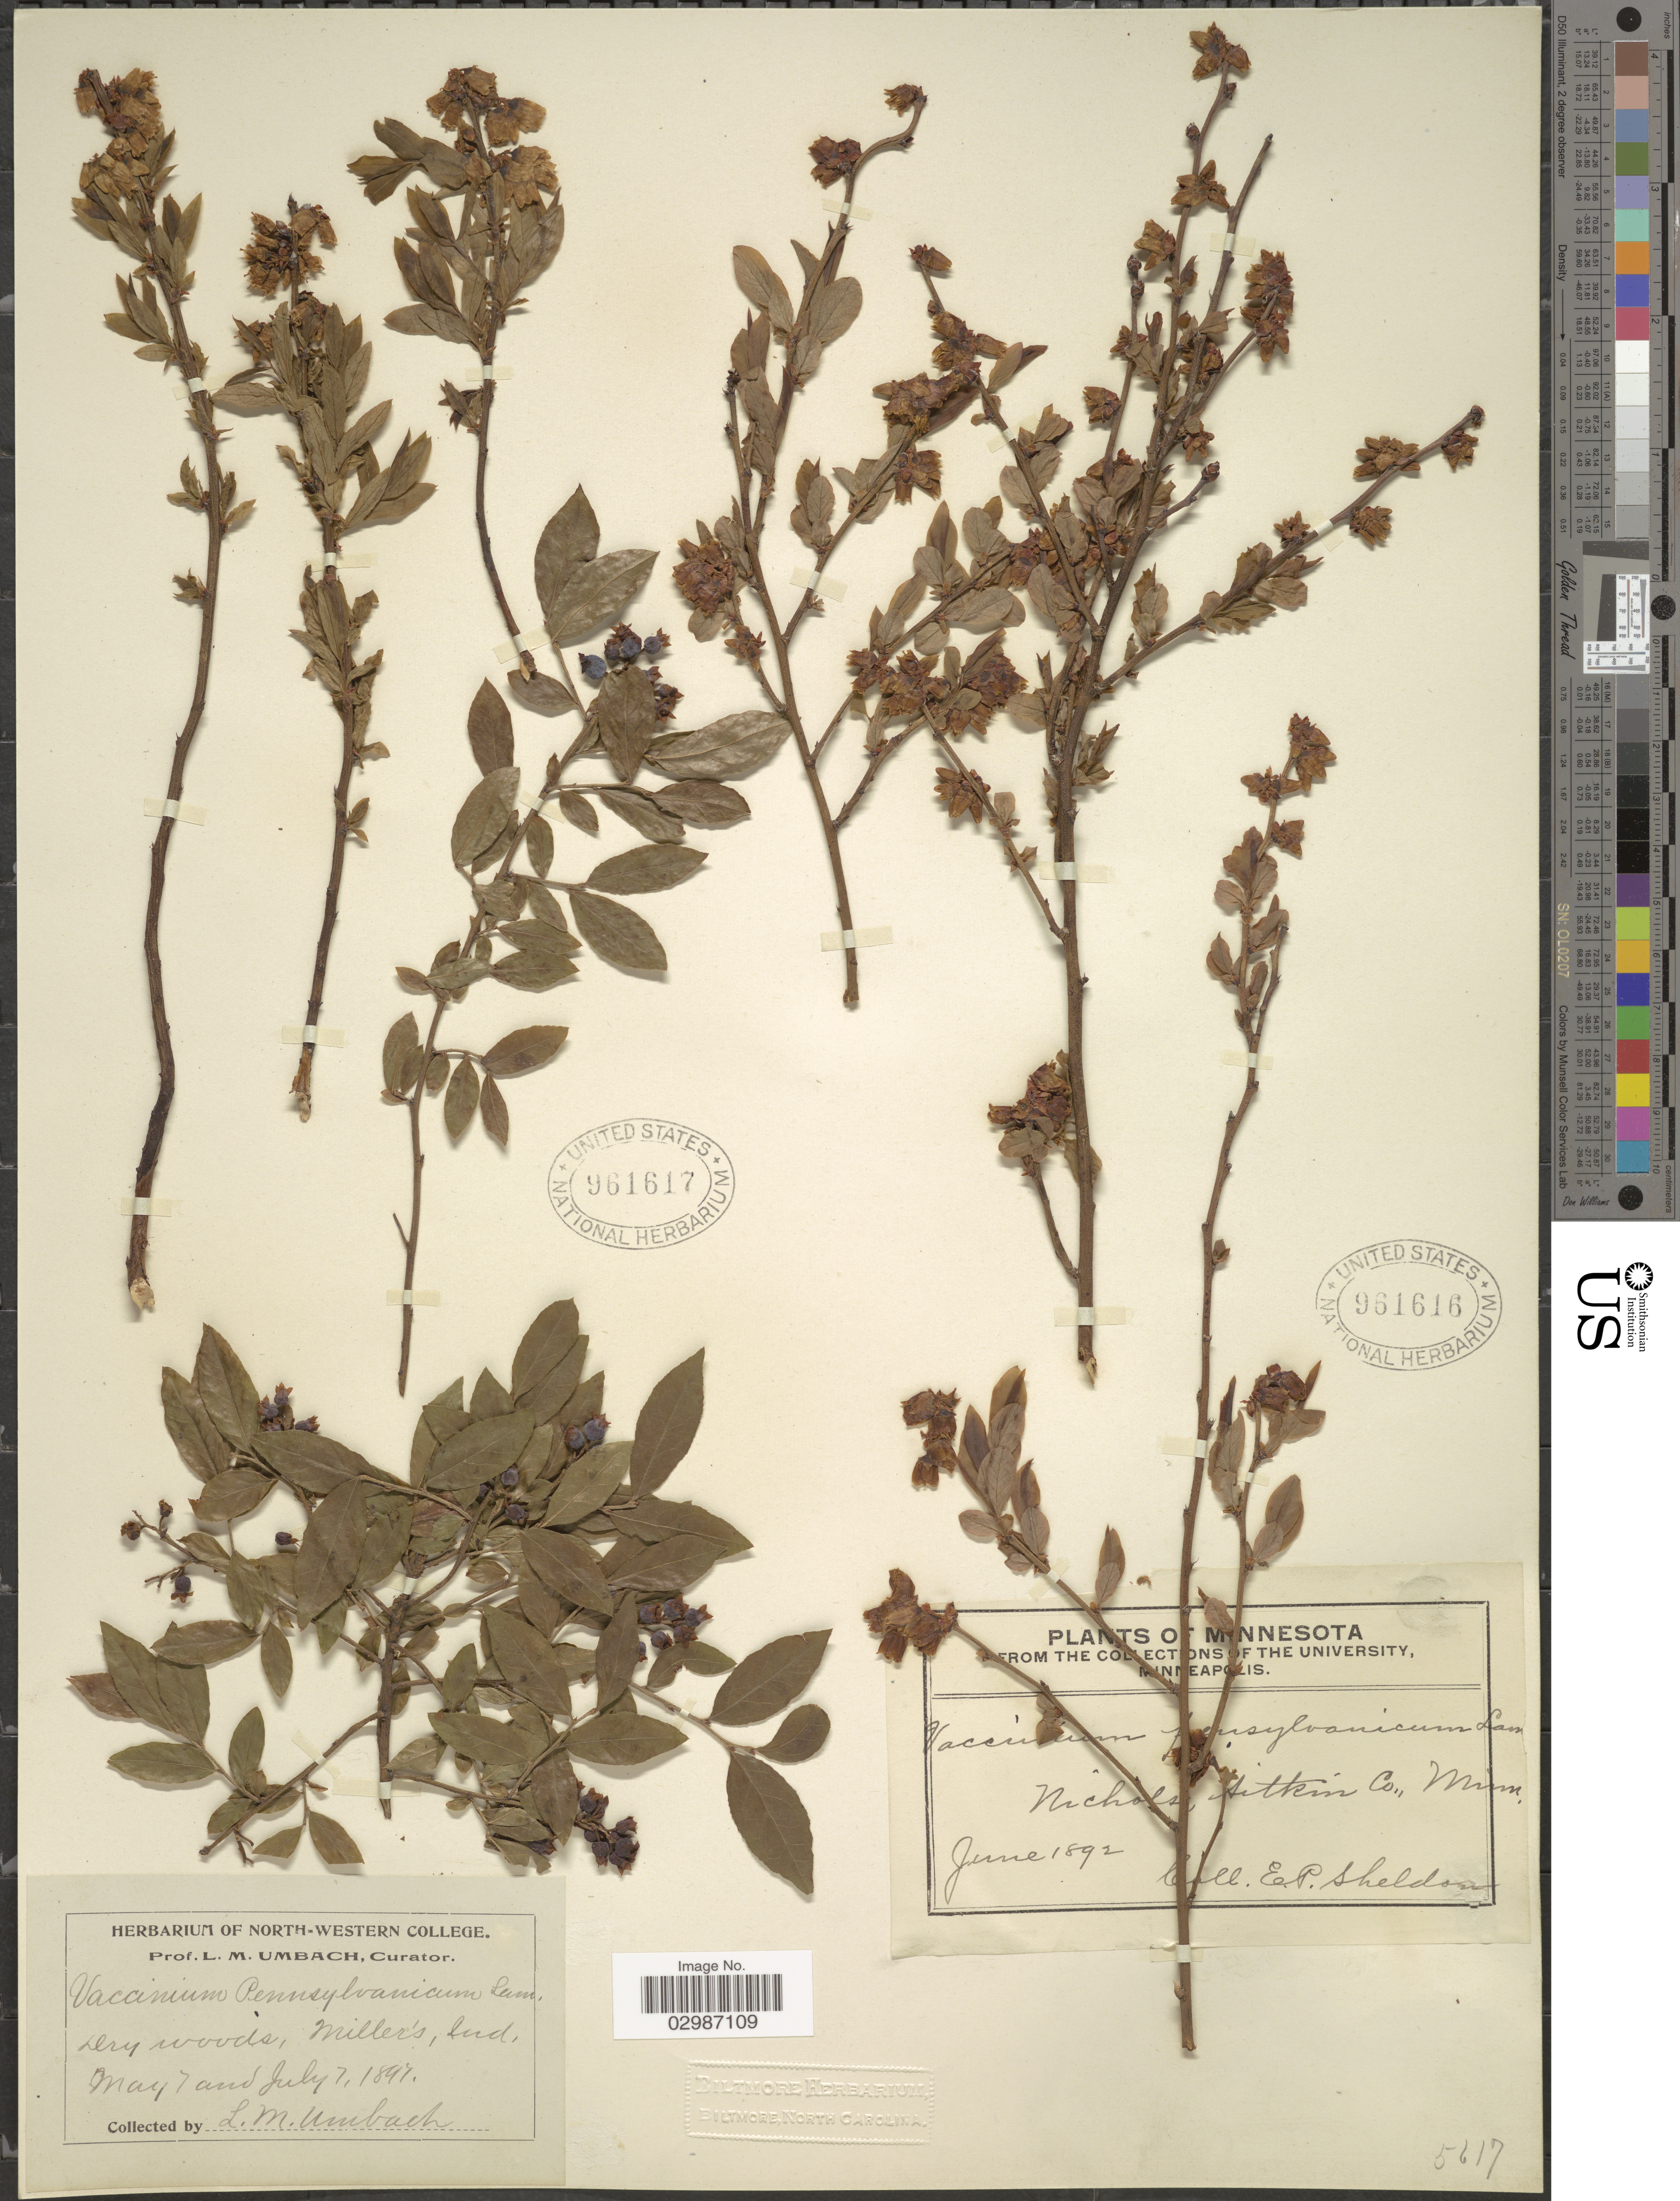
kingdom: Plantae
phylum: Tracheophyta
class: Magnoliopsida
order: Ericales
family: Ericaceae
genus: Vaccinium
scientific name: Vaccinium angustifolium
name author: Aiton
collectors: L. M. Umbach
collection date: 1897-05-07/1897-07-07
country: United States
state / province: Indiana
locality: Dry woods, Miller's, Ind.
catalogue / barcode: US 961617-2